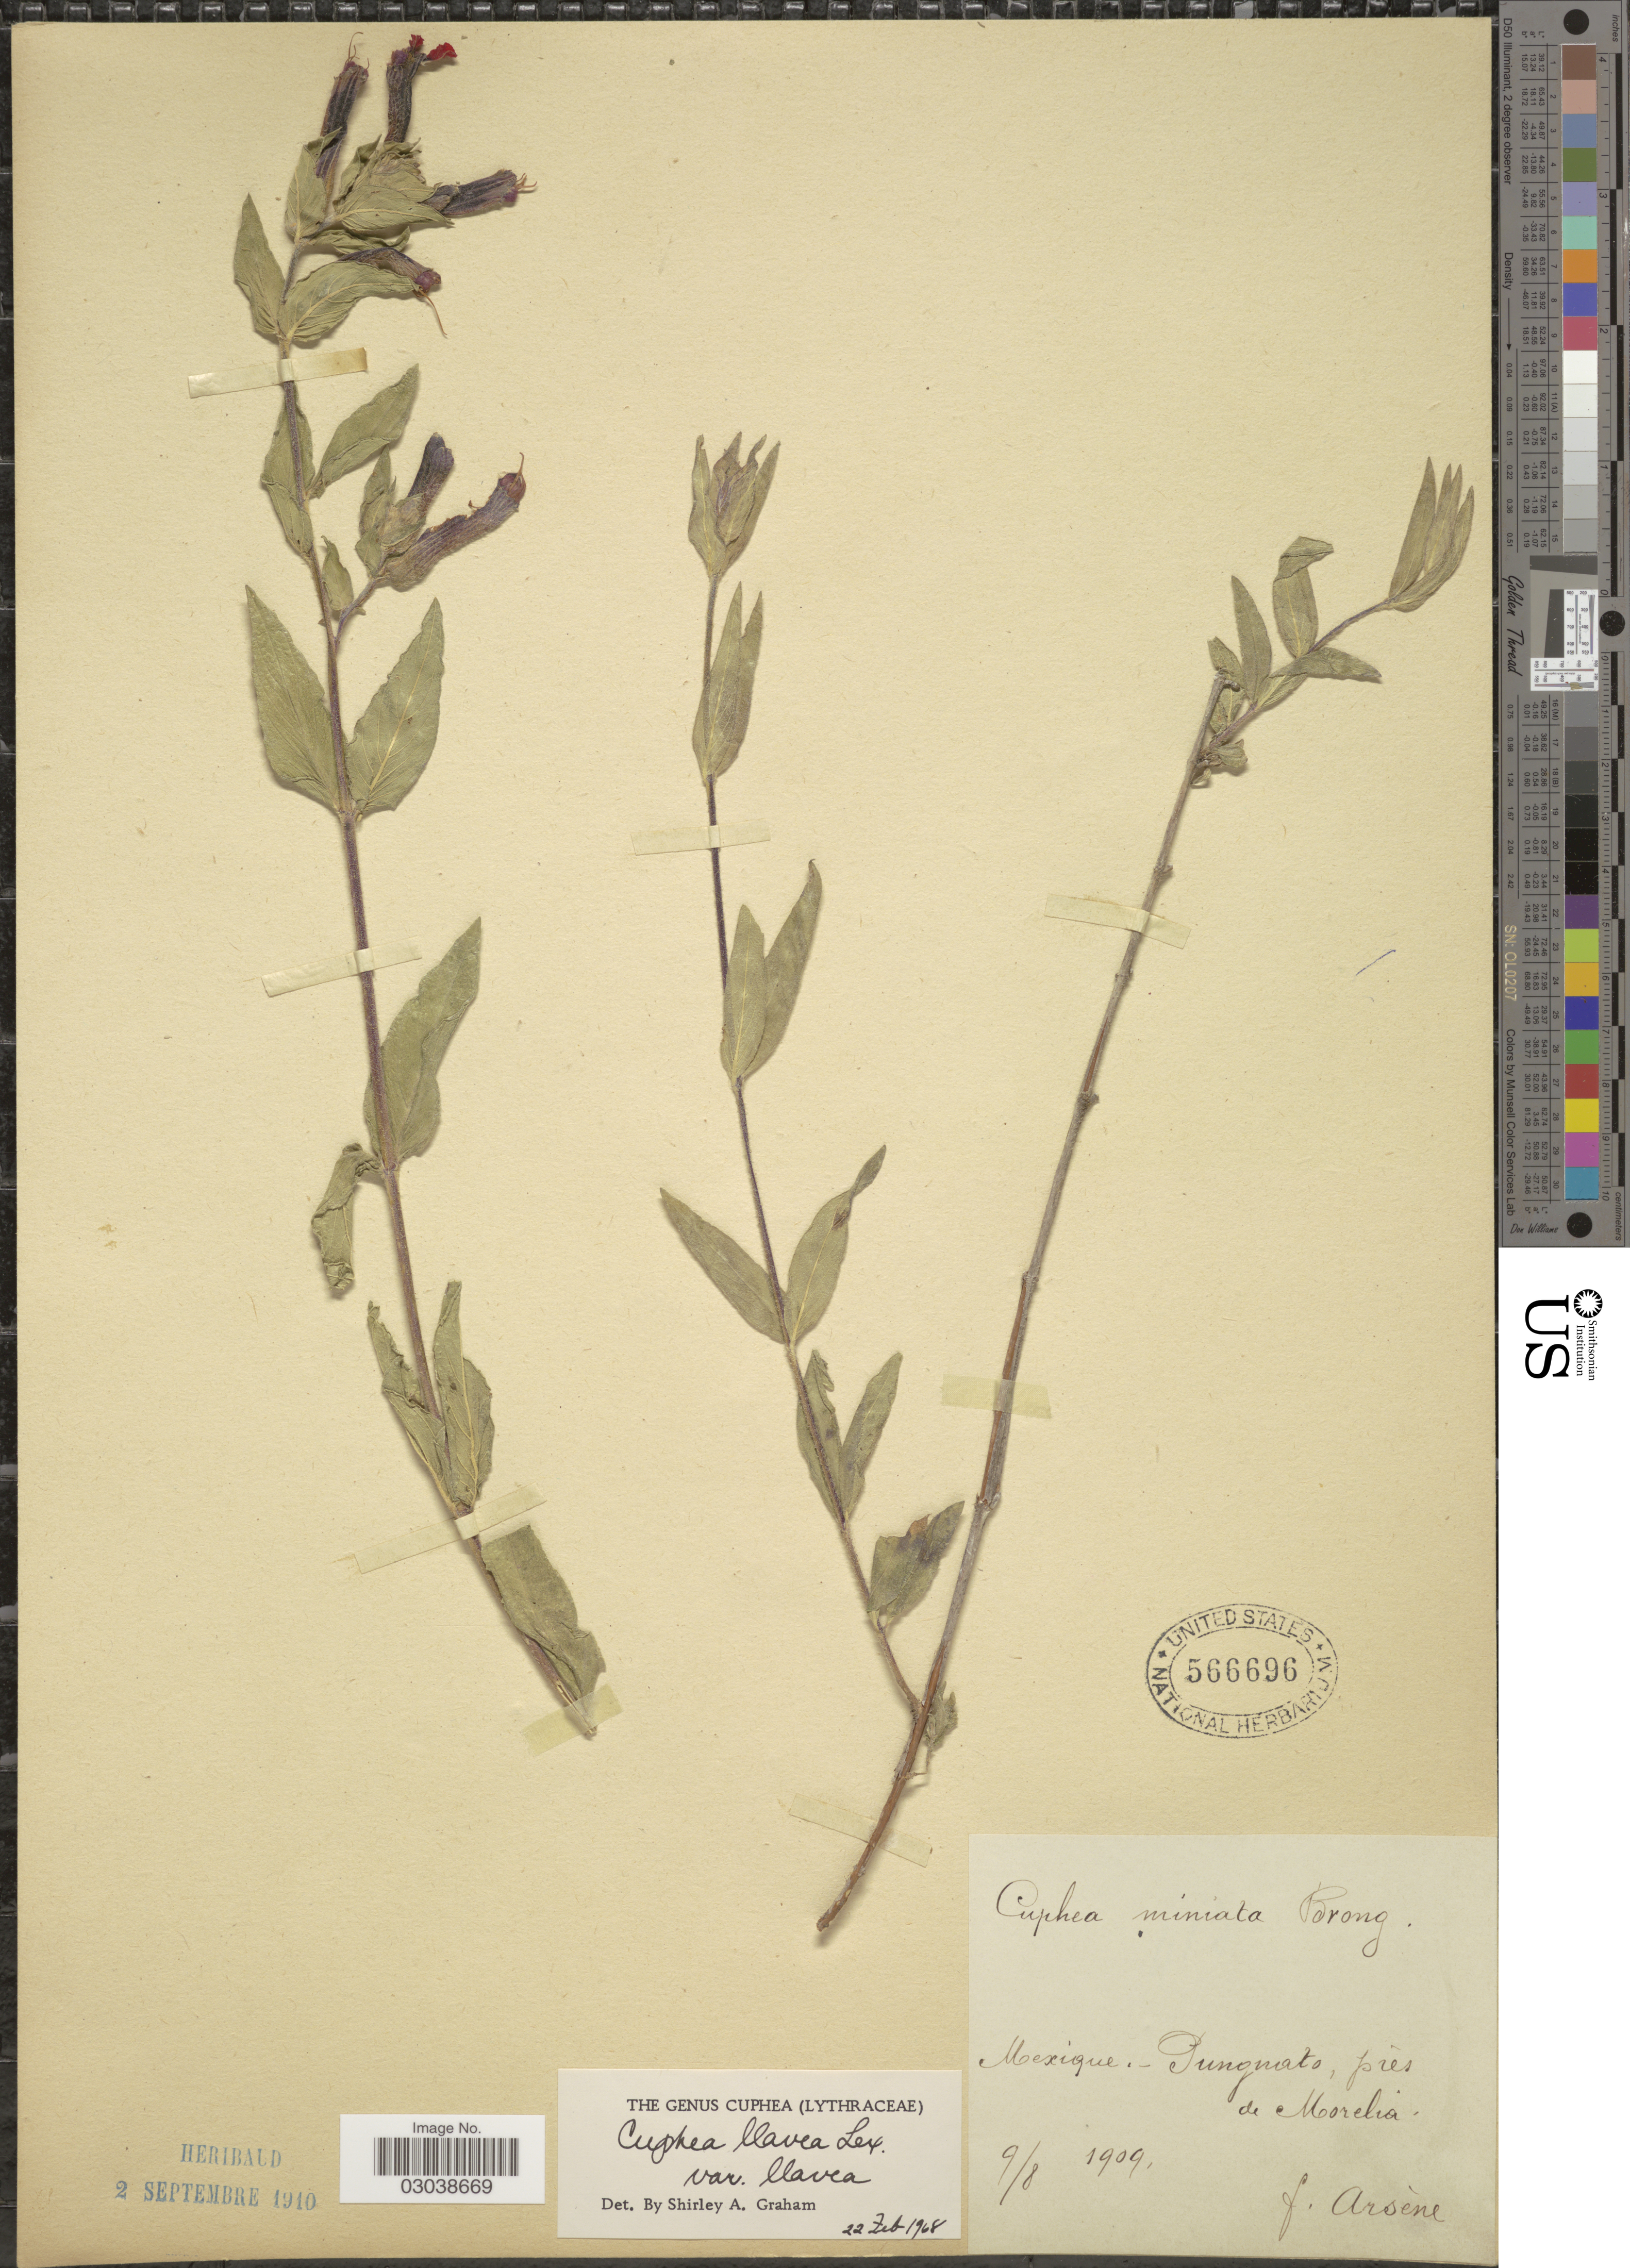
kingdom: Plantae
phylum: Tracheophyta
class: Magnoliopsida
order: Myrtales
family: Lythraceae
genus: Cuphea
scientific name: Cuphea llavea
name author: Lex.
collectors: F. Arsène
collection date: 1909-08-09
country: Mexico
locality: Mexique-Punguato, de Morelia.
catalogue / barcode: US 566696